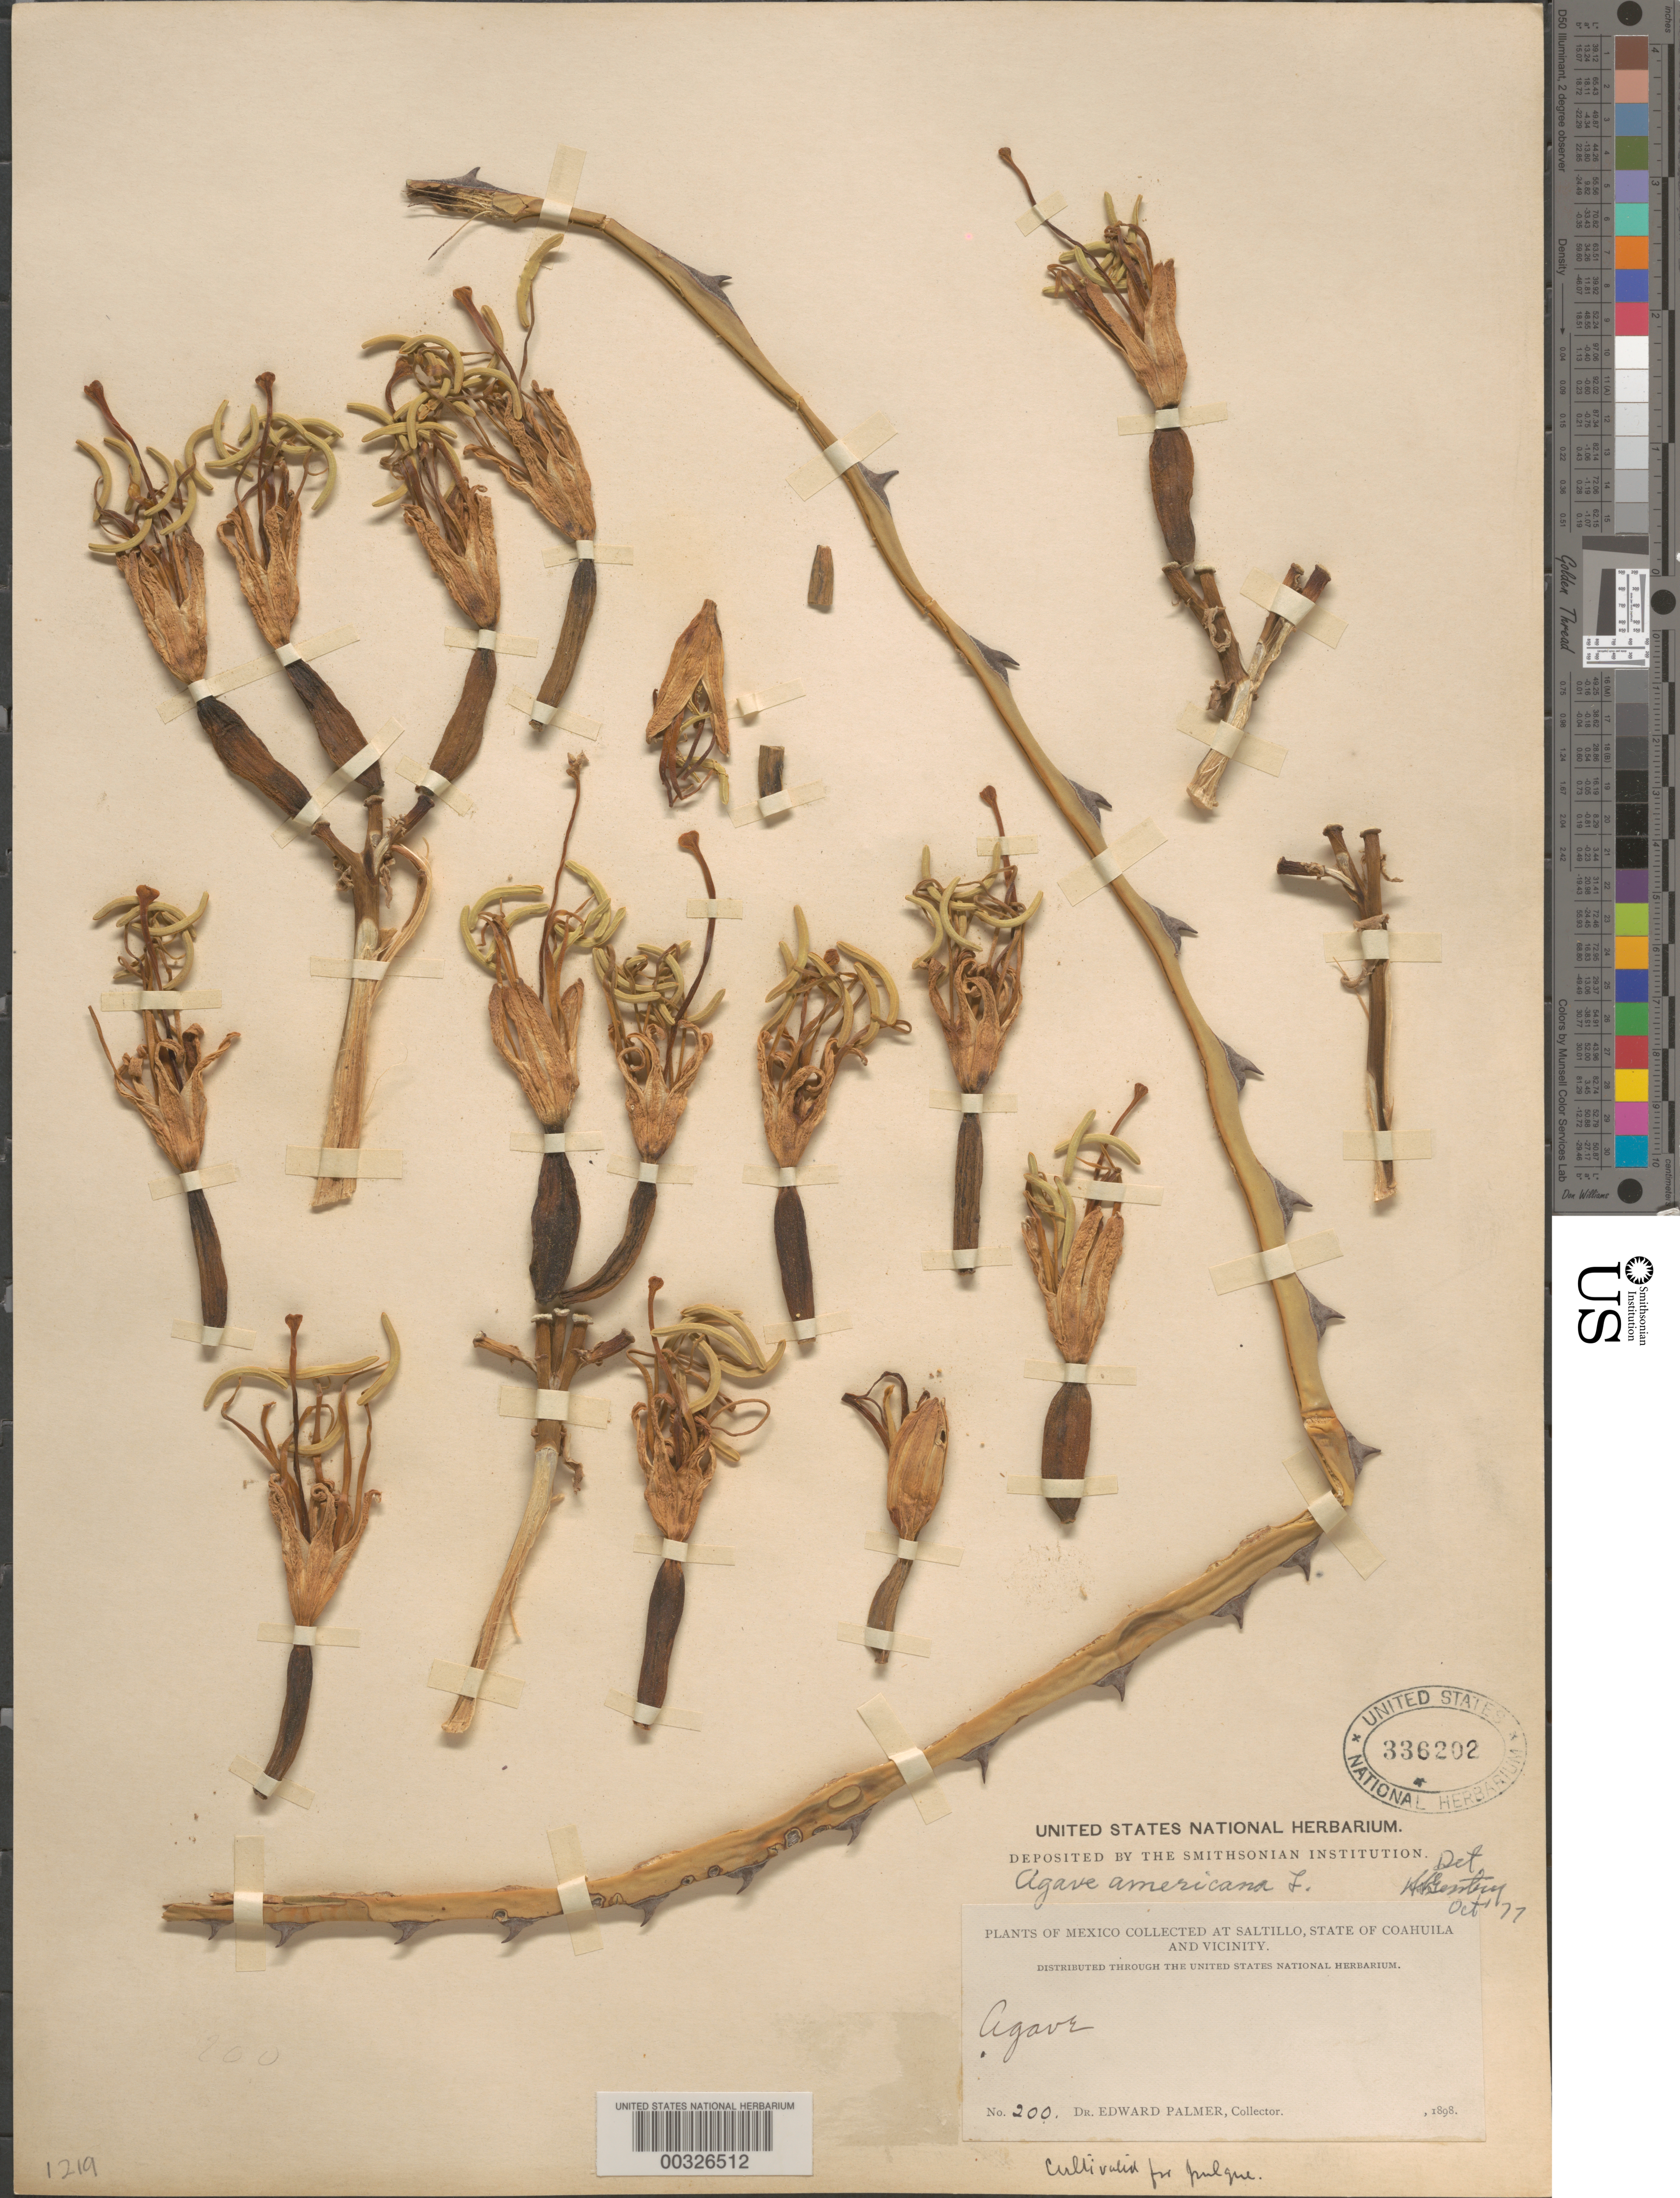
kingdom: Plantae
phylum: Tracheophyta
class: Liliopsida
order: Asparagales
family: Asparagaceae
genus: Agave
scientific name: Agave americana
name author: L.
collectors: E. Palmer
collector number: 200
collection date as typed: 1898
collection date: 1898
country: Mexico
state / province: Coahuila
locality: Saltillo and vicinity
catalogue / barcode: US 336202